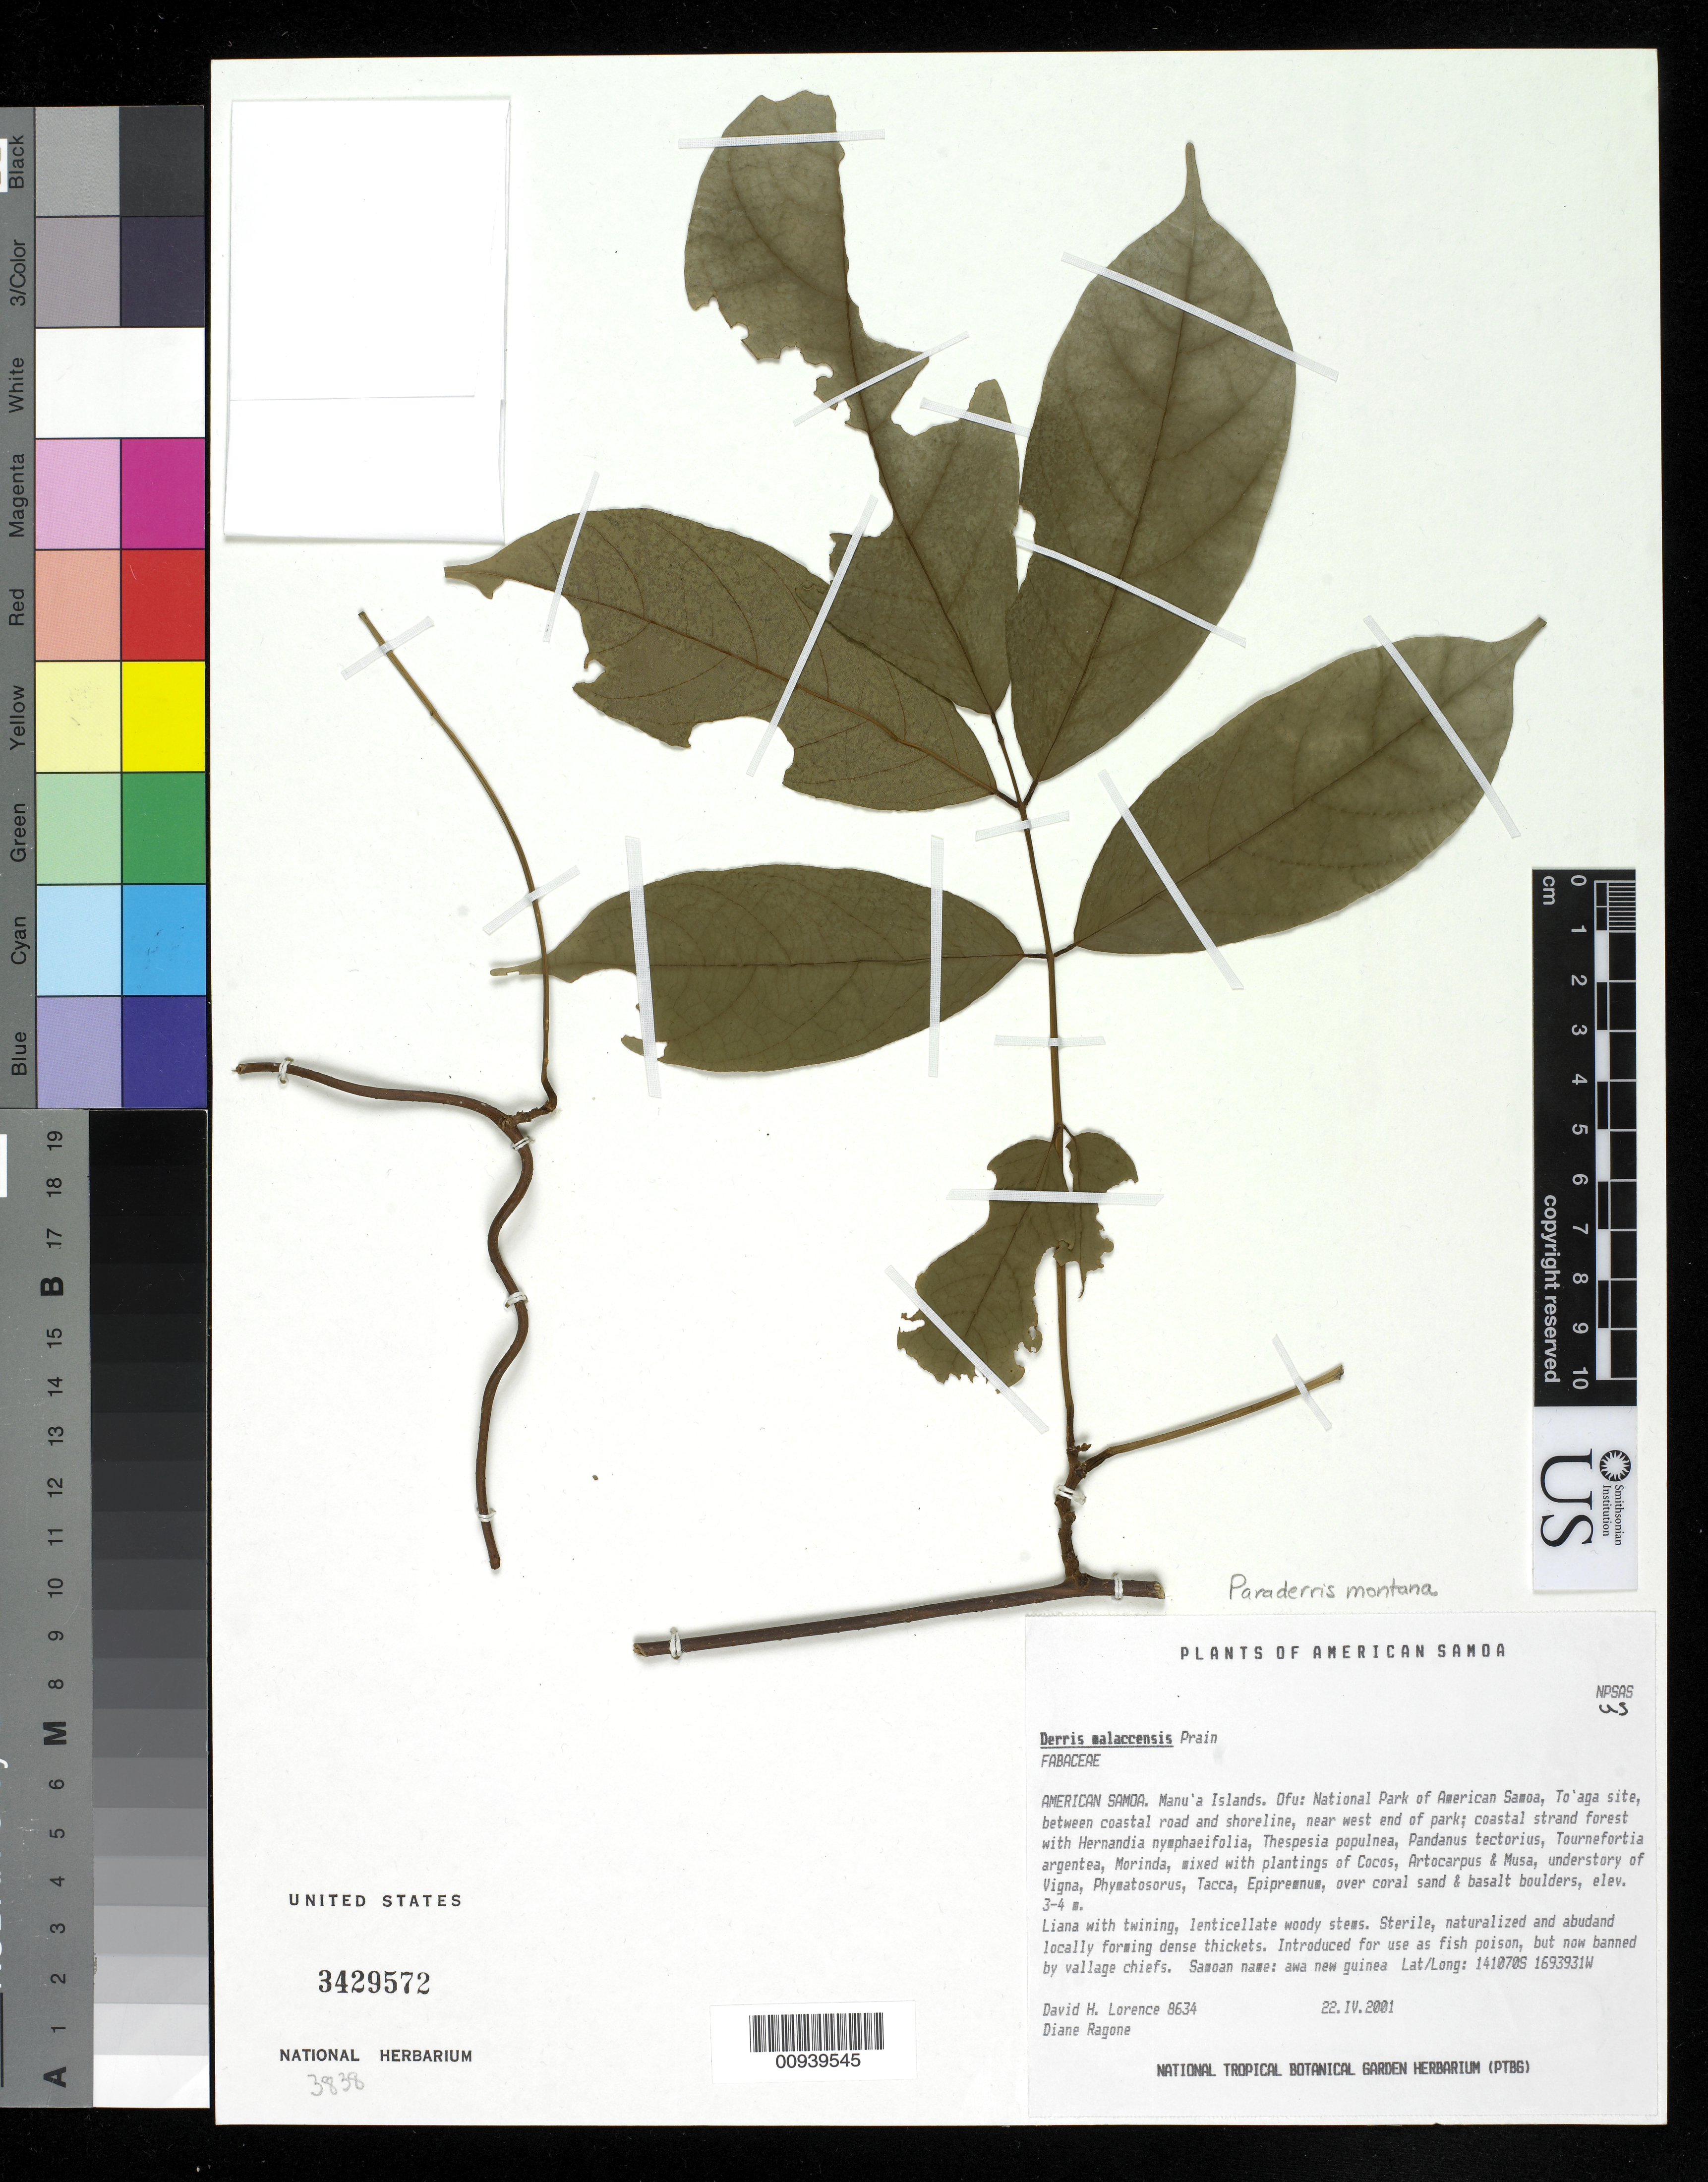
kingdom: Plantae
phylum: Tracheophyta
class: Magnoliopsida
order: Fabales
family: Fabaceae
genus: Derris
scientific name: Derris montana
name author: Benth.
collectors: D. Lorence & D. Ragone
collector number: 8634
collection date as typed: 22 Apr 2001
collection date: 2001-04-22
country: American Samoa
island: Ofu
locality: Ofu: National Park of American Samoa, To'aga site, between coastal road and shoreline, near west end of park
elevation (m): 3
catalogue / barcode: US 3429572